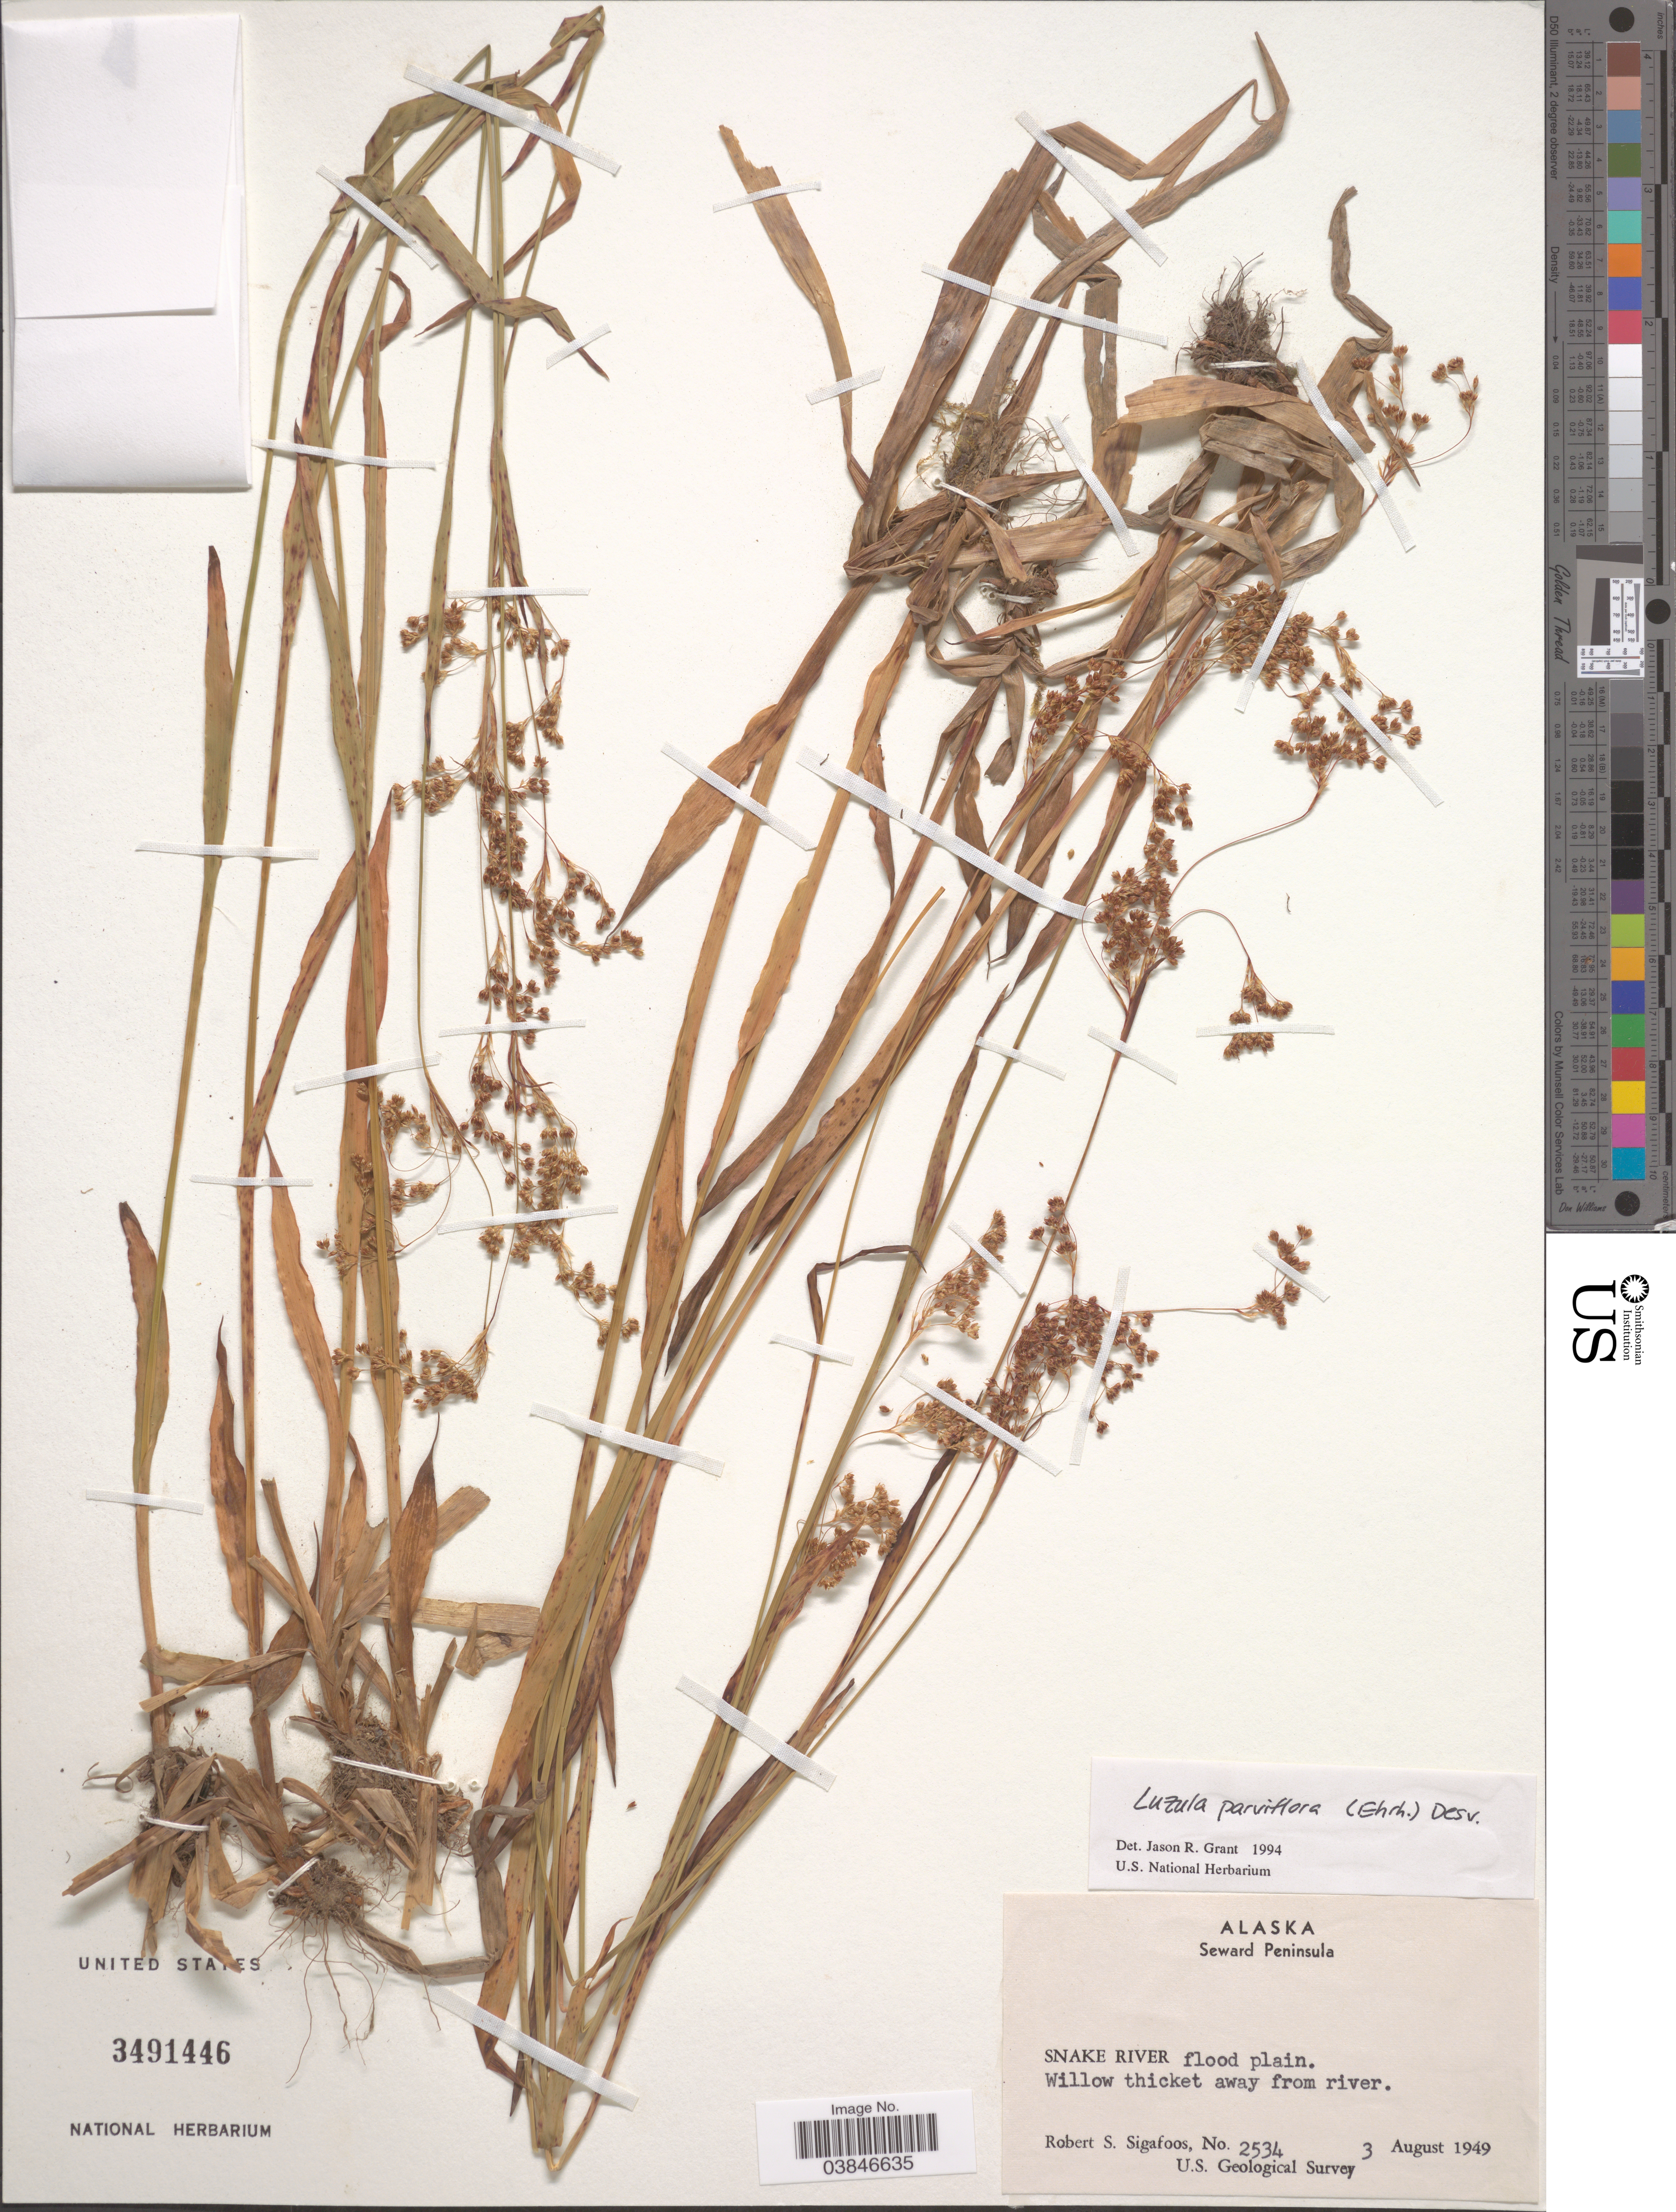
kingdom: Plantae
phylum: Tracheophyta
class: Liliopsida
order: Poales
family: Juncaceae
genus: Luzula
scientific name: Luzula parviflora subsp. parviflora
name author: (Ehrh.) Desv.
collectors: R. Sigafoos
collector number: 2534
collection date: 1949-08-03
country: United States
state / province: Alaska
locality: Seward Peninsula. Snake River flood plain.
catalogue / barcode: US 3491446